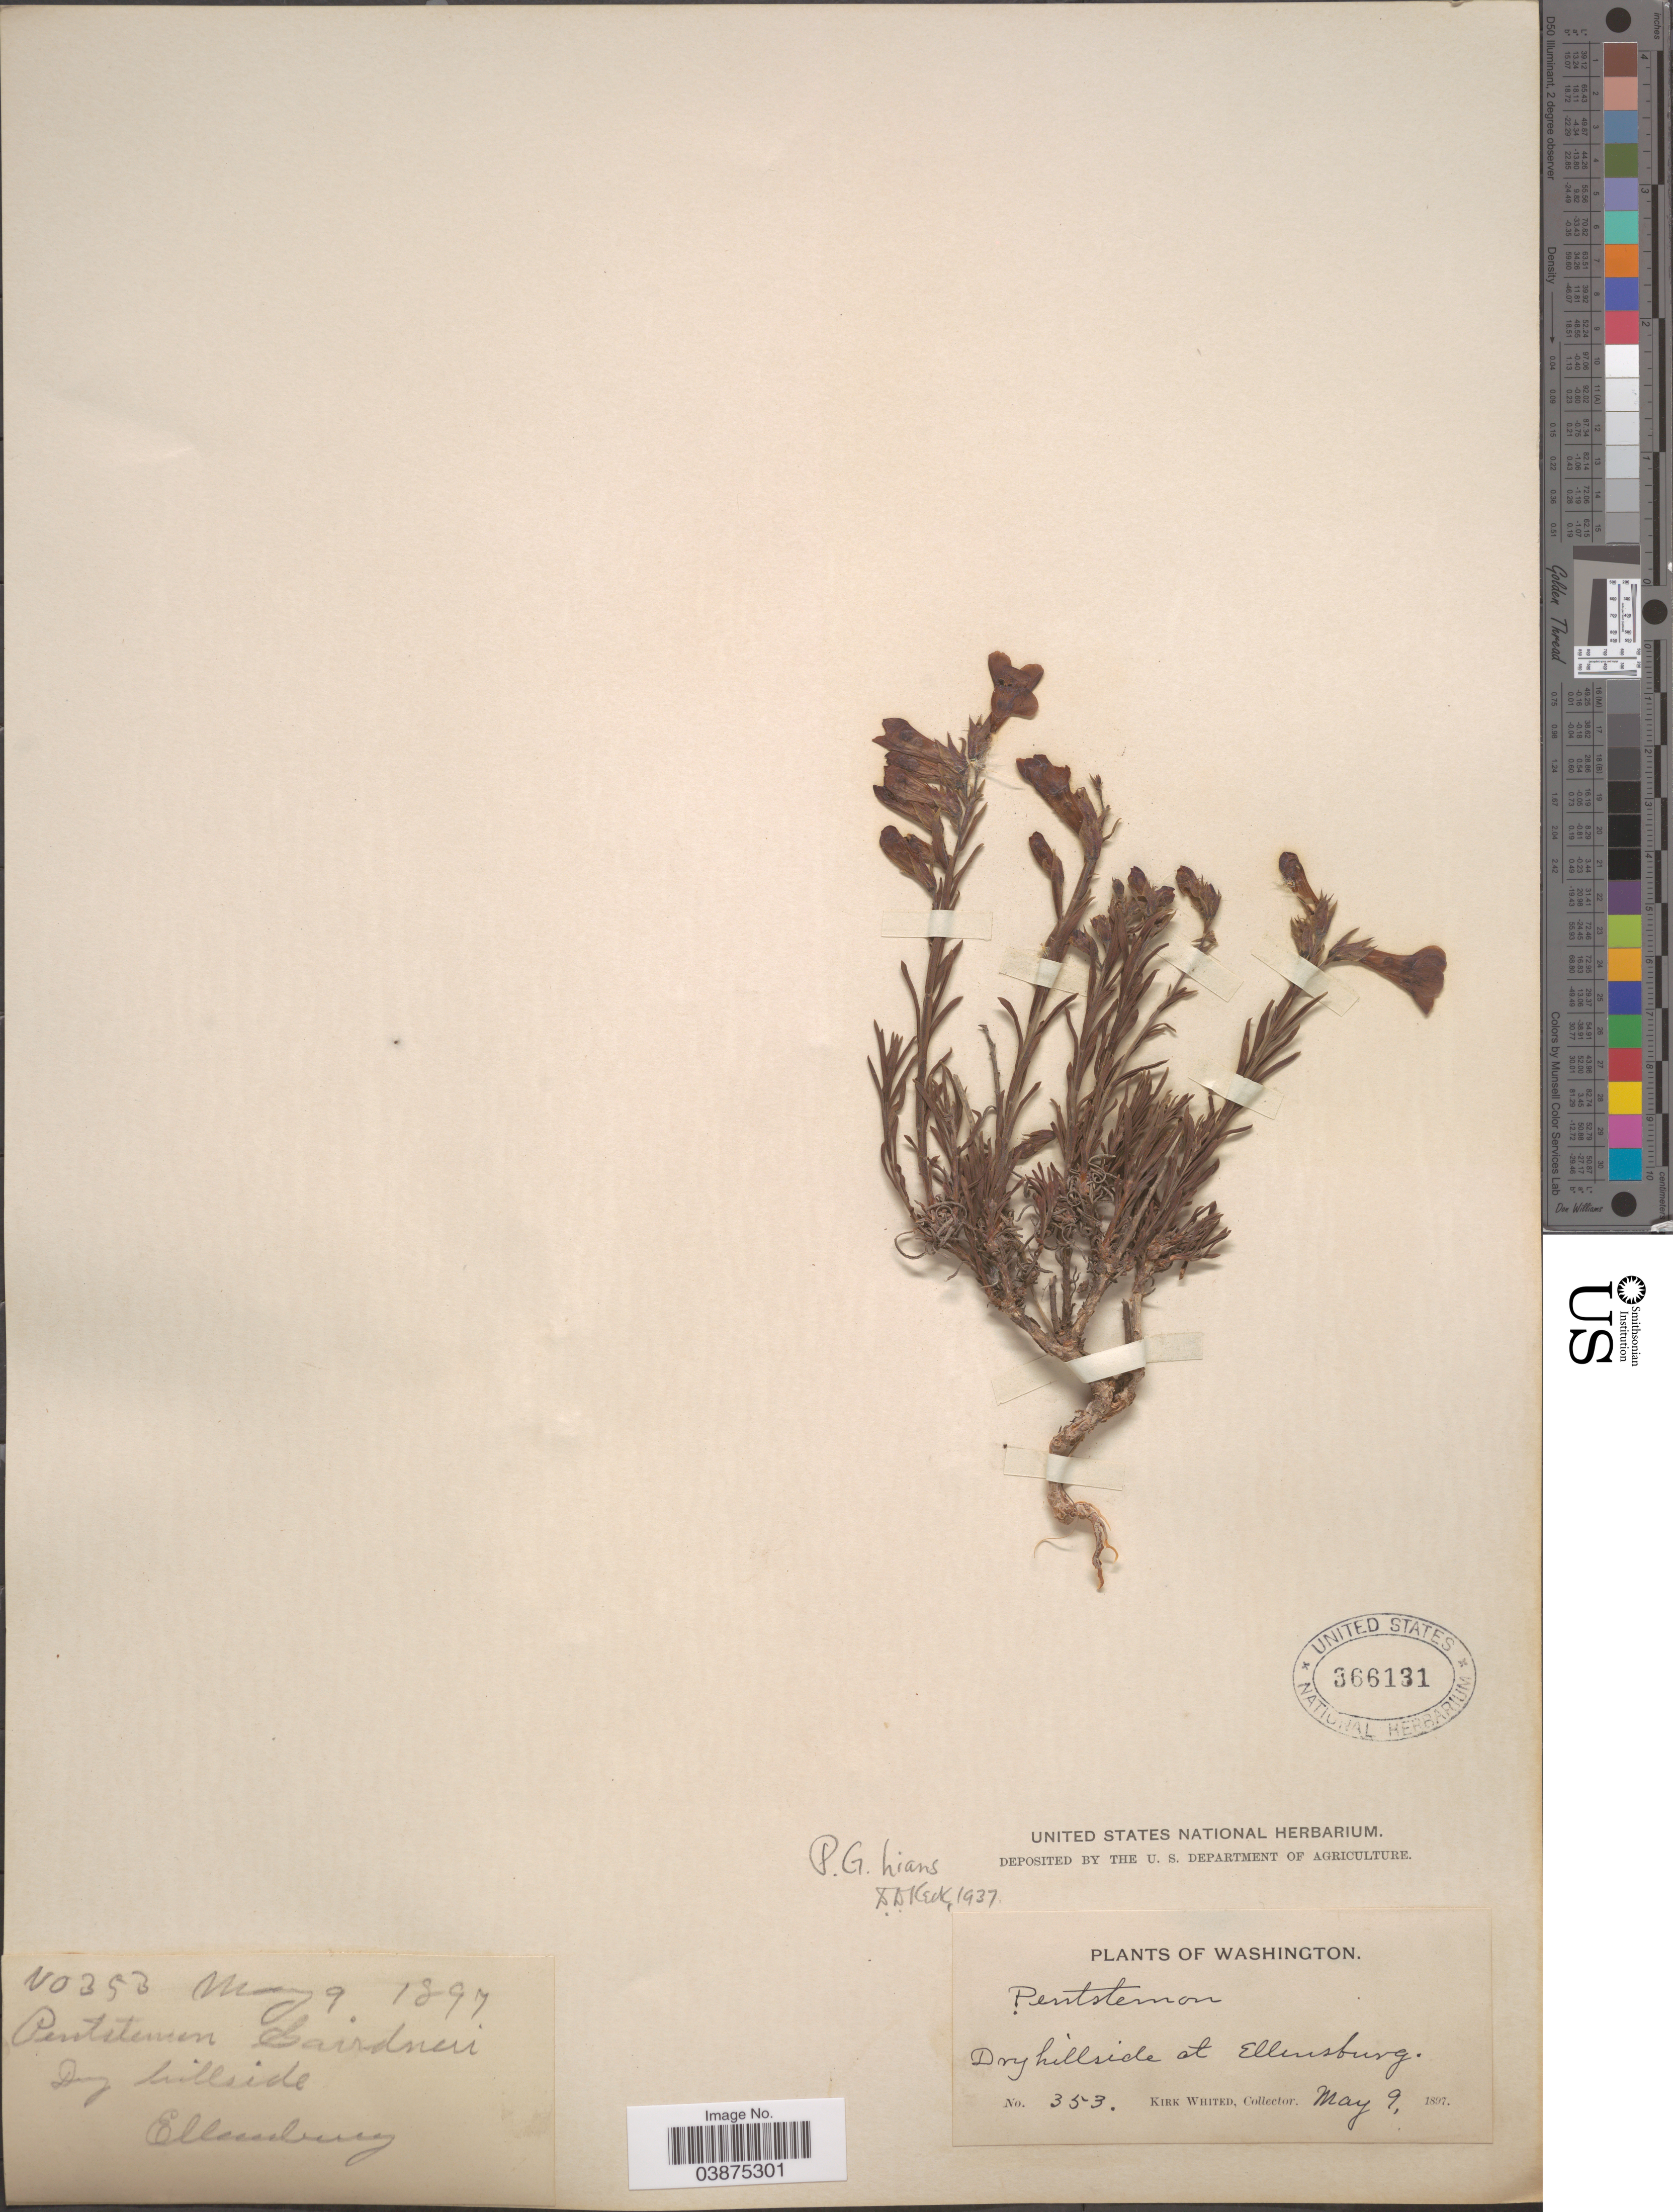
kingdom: Plantae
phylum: Tracheophyta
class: Magnoliopsida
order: Lamiales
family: Plantaginaceae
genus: Penstemon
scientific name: Penstemon gairdneri subsp. hians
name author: (Piper) D.D. Keck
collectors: K. Whited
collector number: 353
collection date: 1897-05-09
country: United States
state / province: Washington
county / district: Kittitas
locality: Dry hillside at Ellensburg.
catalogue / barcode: US 366131